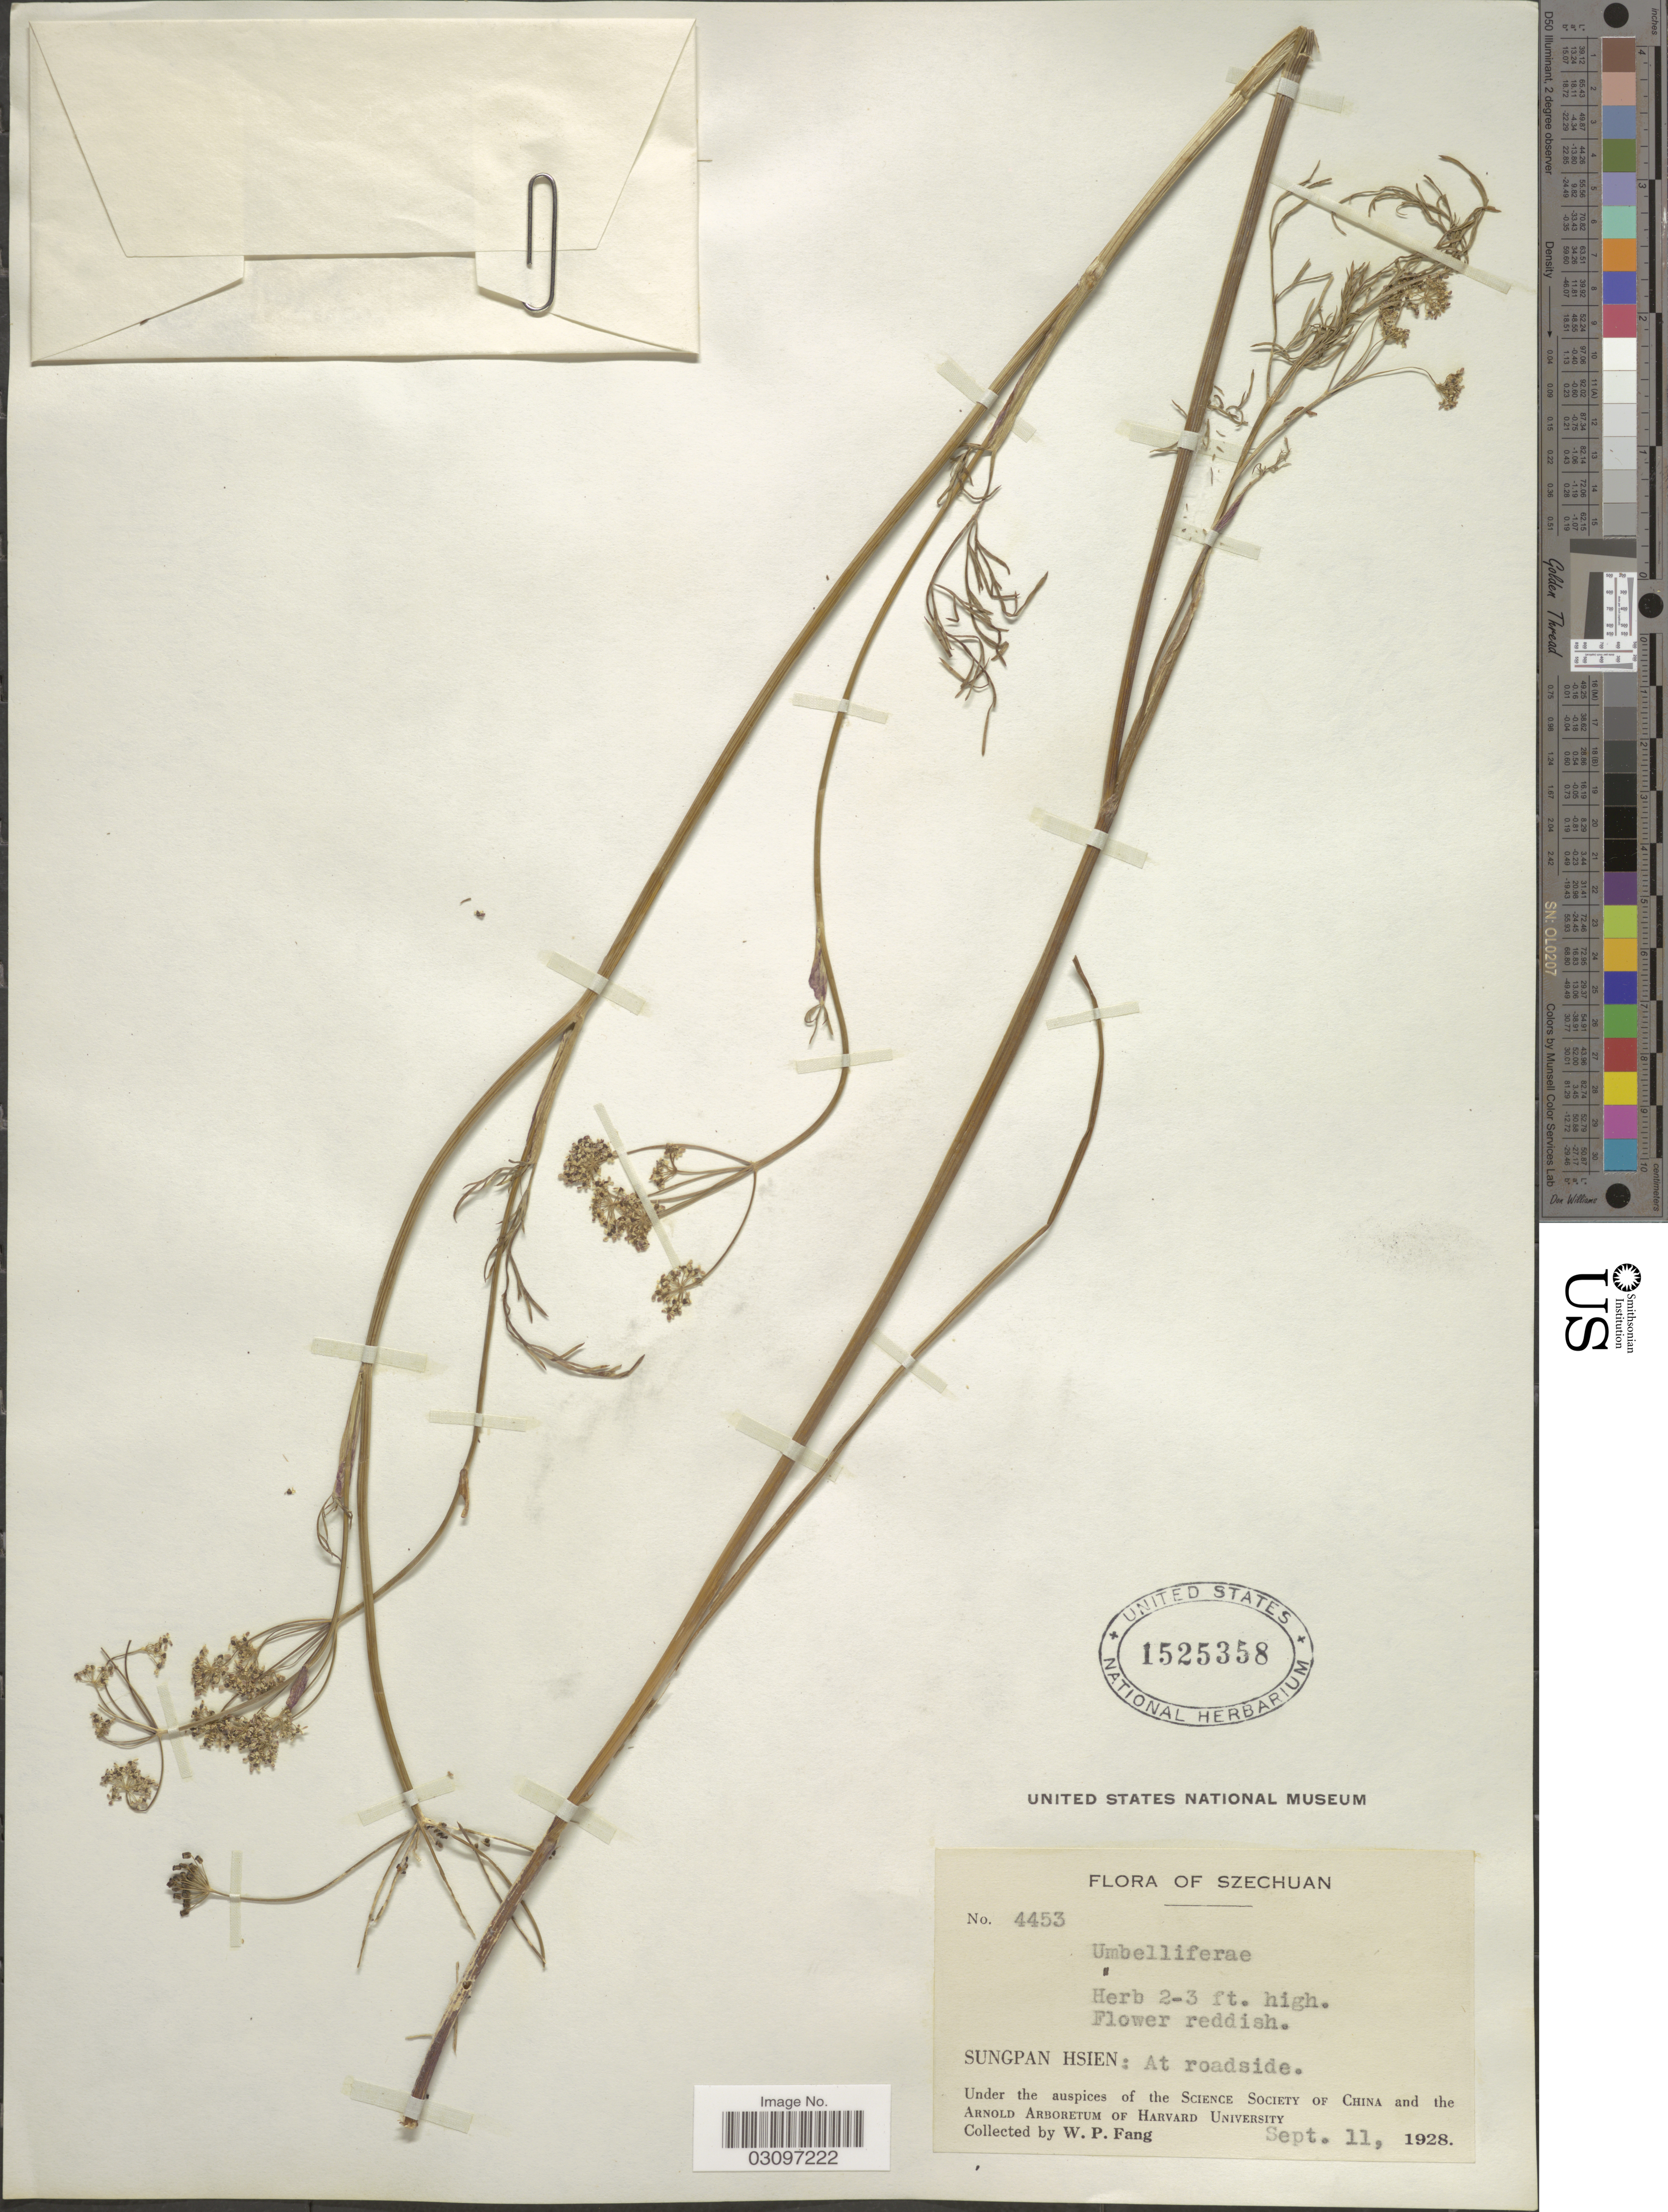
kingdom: Plantae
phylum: Tracheophyta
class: Magnoliopsida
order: Apiales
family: Apiaceae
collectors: W. P. Fang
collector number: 4453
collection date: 1928-09-11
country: China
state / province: Sichuan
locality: Szechuan. Sungpan Hsien: At roadside.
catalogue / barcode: US 1525358